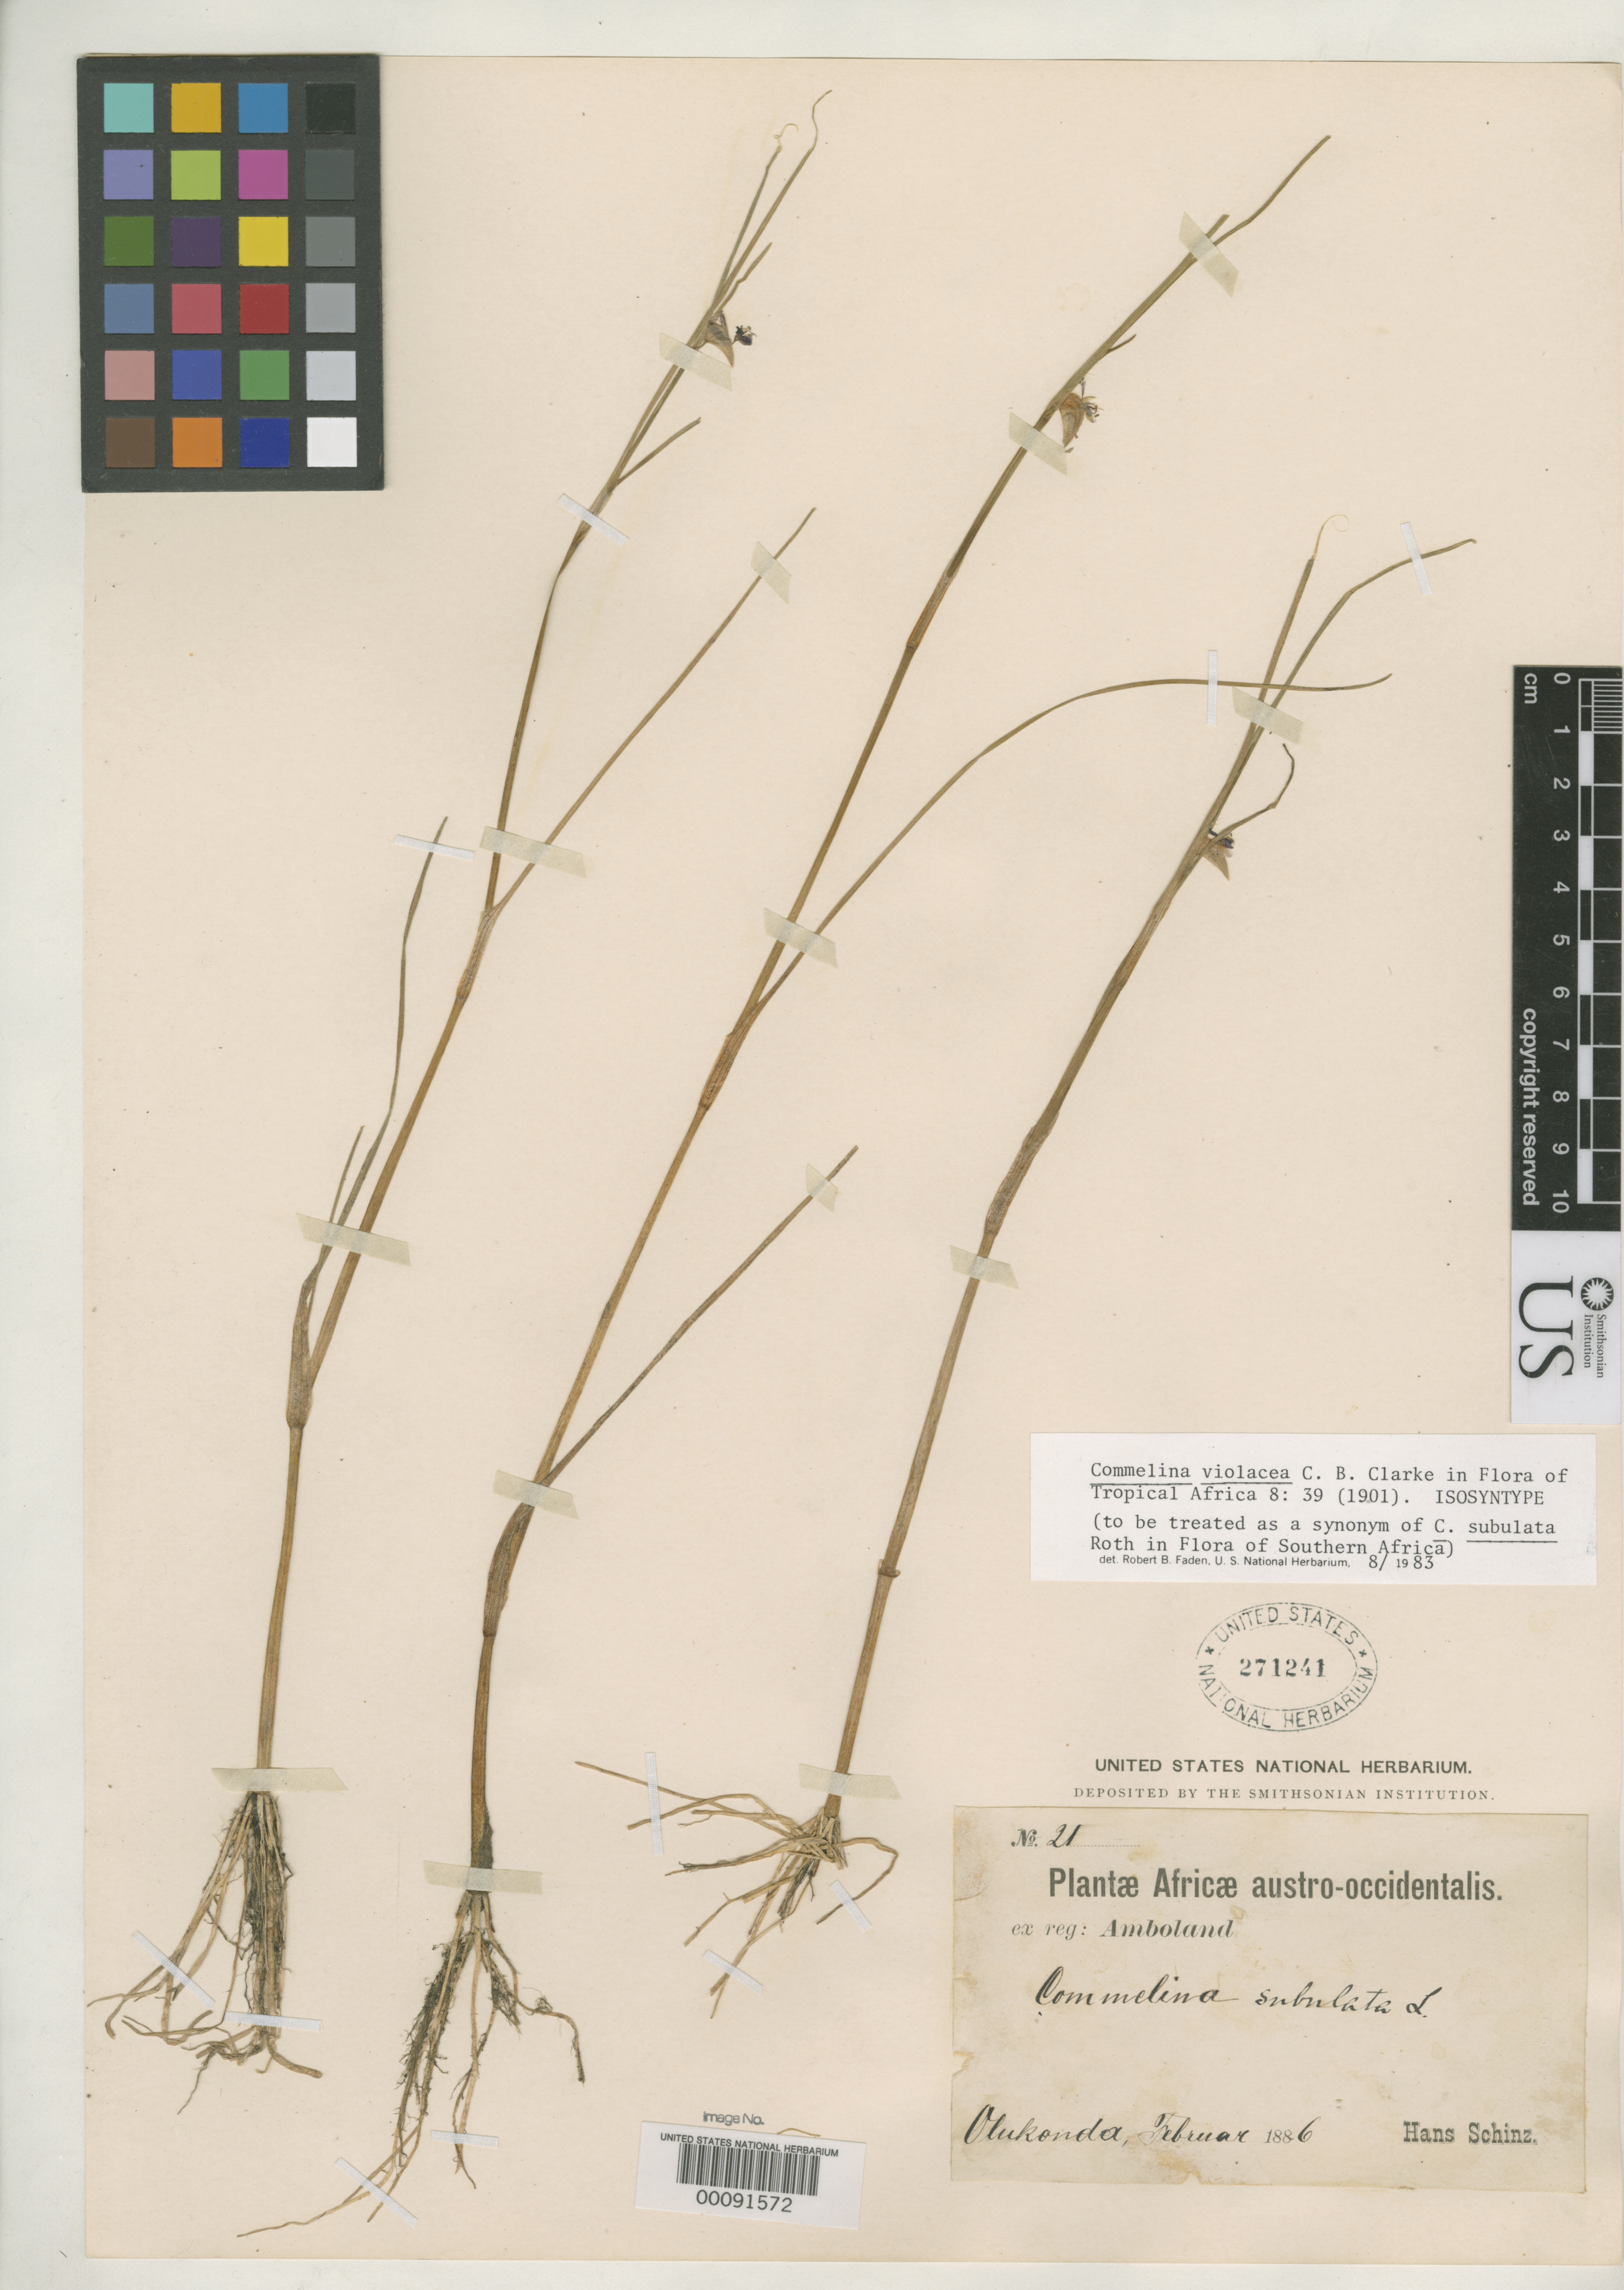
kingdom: Plantae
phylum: Tracheophyta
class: Liliopsida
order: Commelinales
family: Commelinaceae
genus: Commelina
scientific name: Commelina violacea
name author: C.B. Clarke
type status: Isosyntype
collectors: H. Schinz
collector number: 21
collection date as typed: Feb 1886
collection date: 1886-02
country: Namibia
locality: Amboland, Olukonda.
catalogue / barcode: US 271241